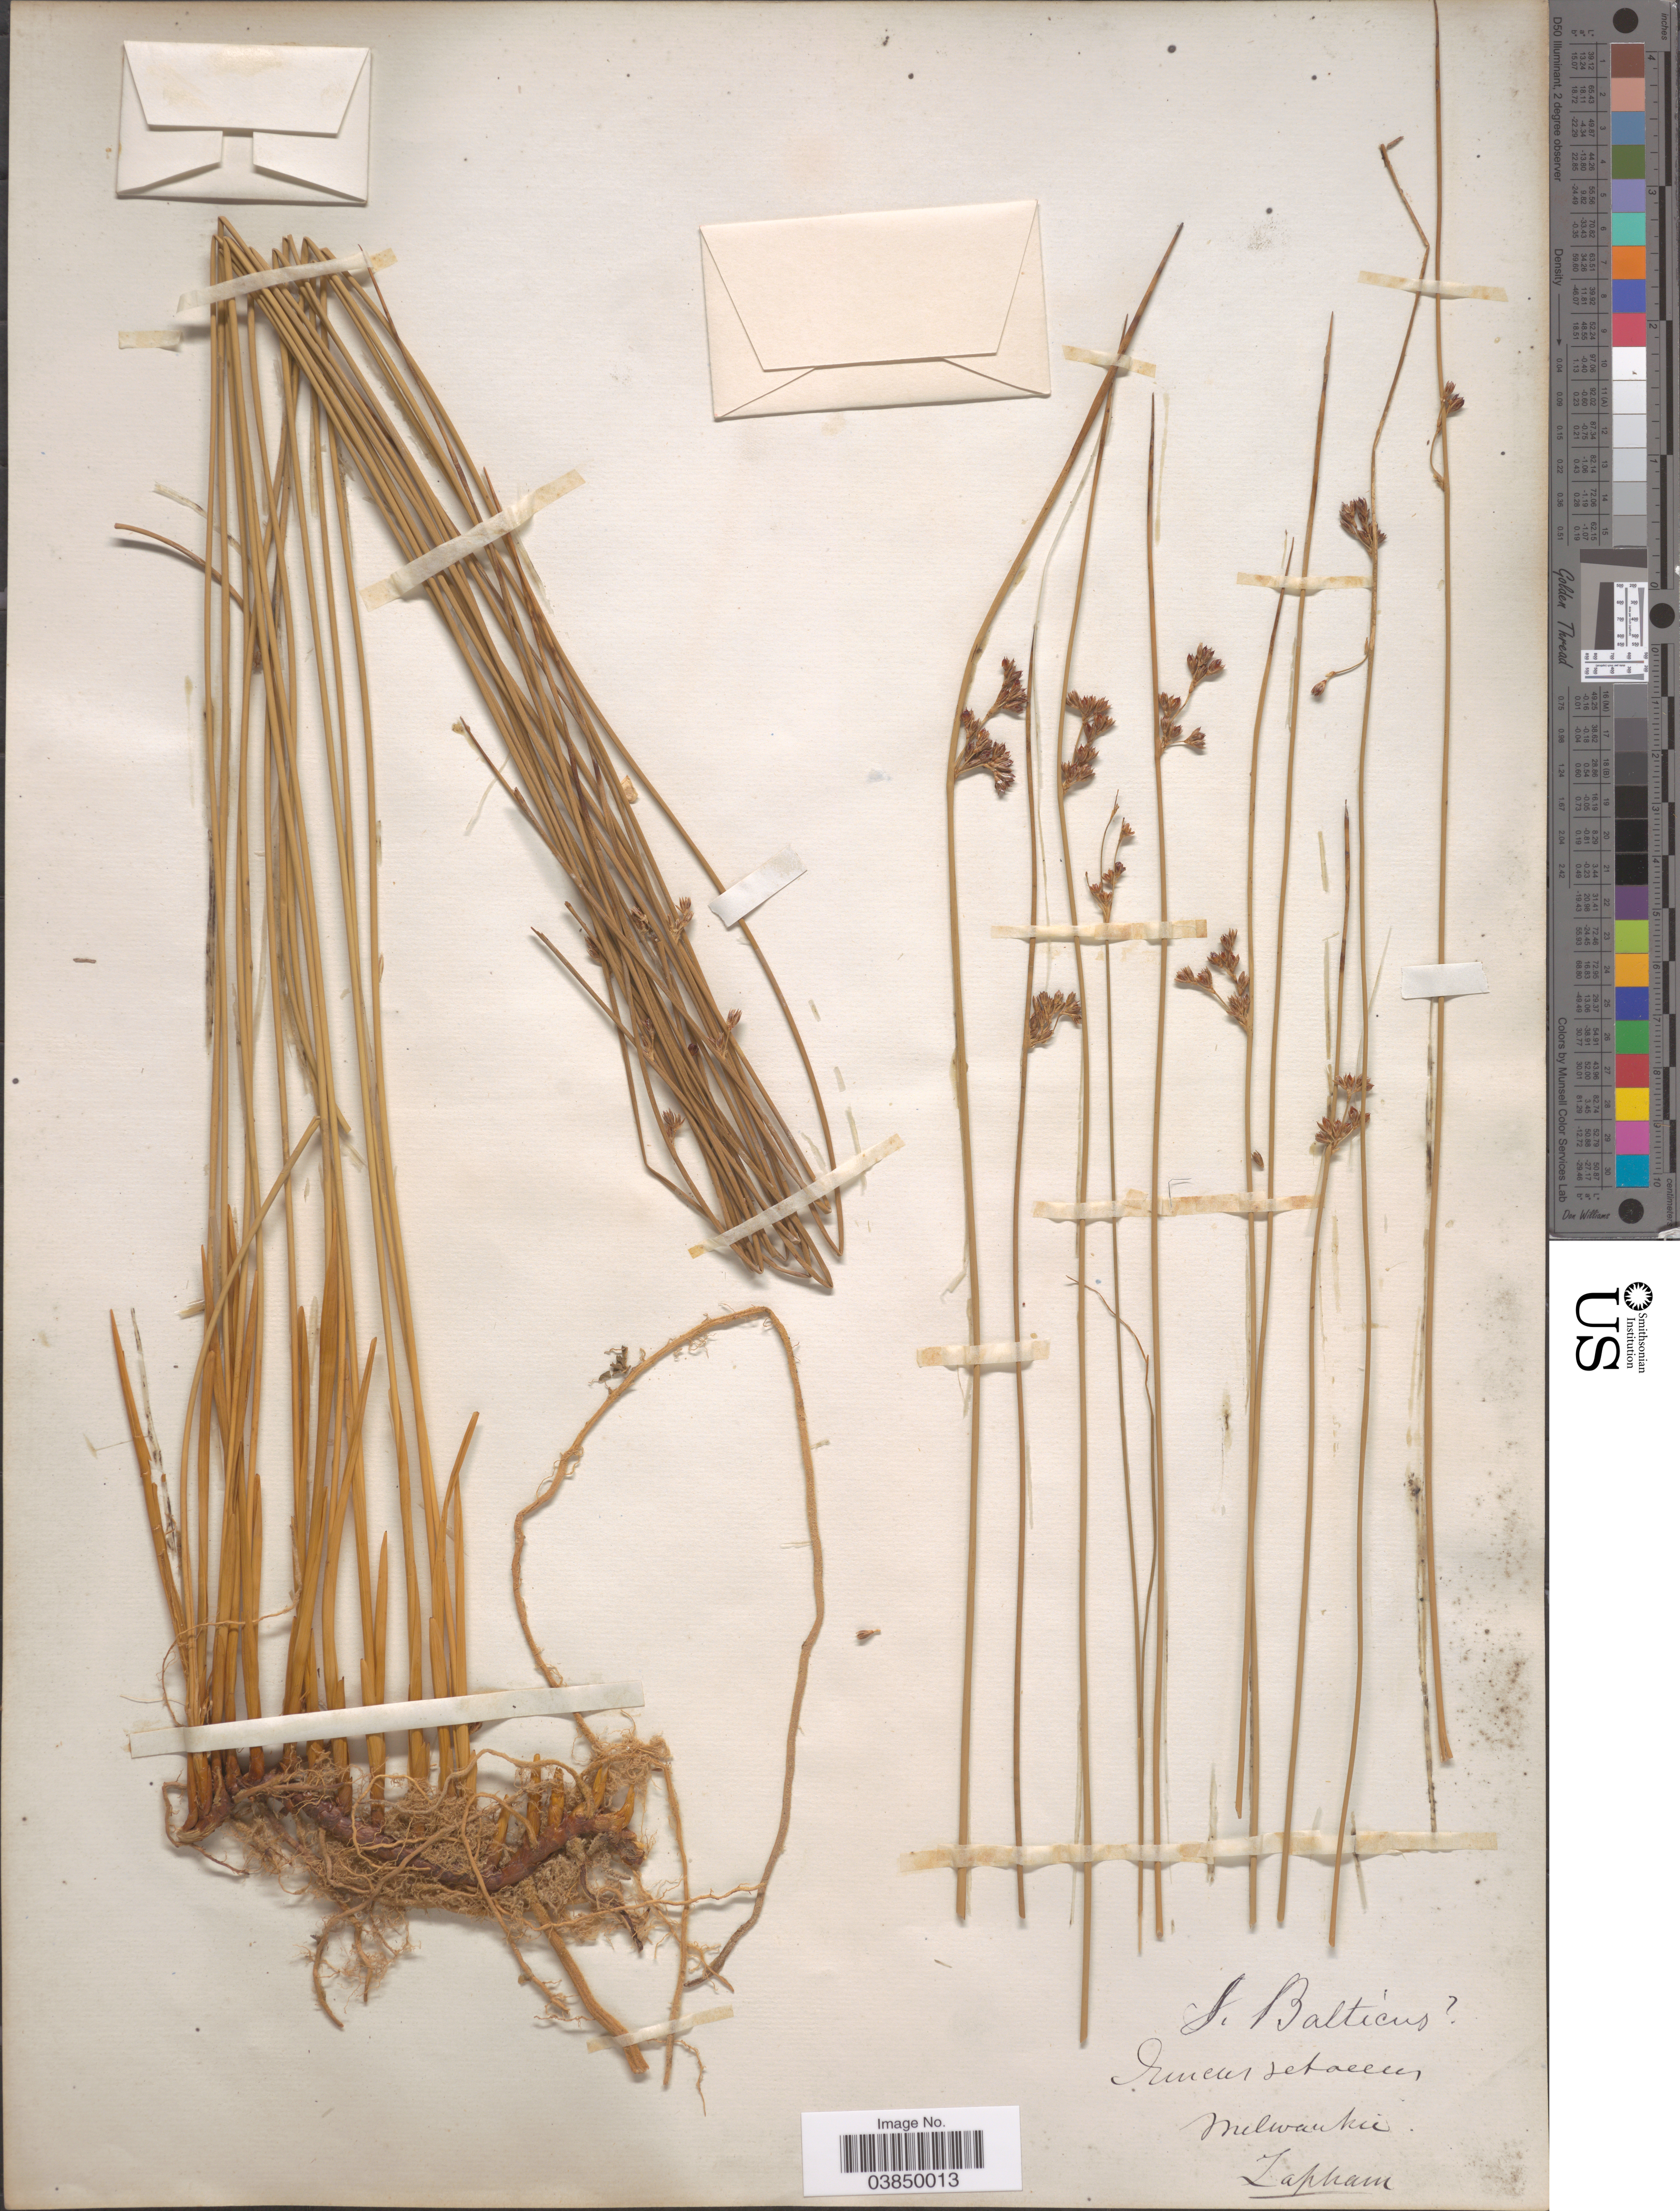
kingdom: Plantae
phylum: Tracheophyta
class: Liliopsida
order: Poales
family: Juncaceae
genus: Juncus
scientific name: Juncus balticus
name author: Willd.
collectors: Lapham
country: United States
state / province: Wisconsin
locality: Milwaukee.